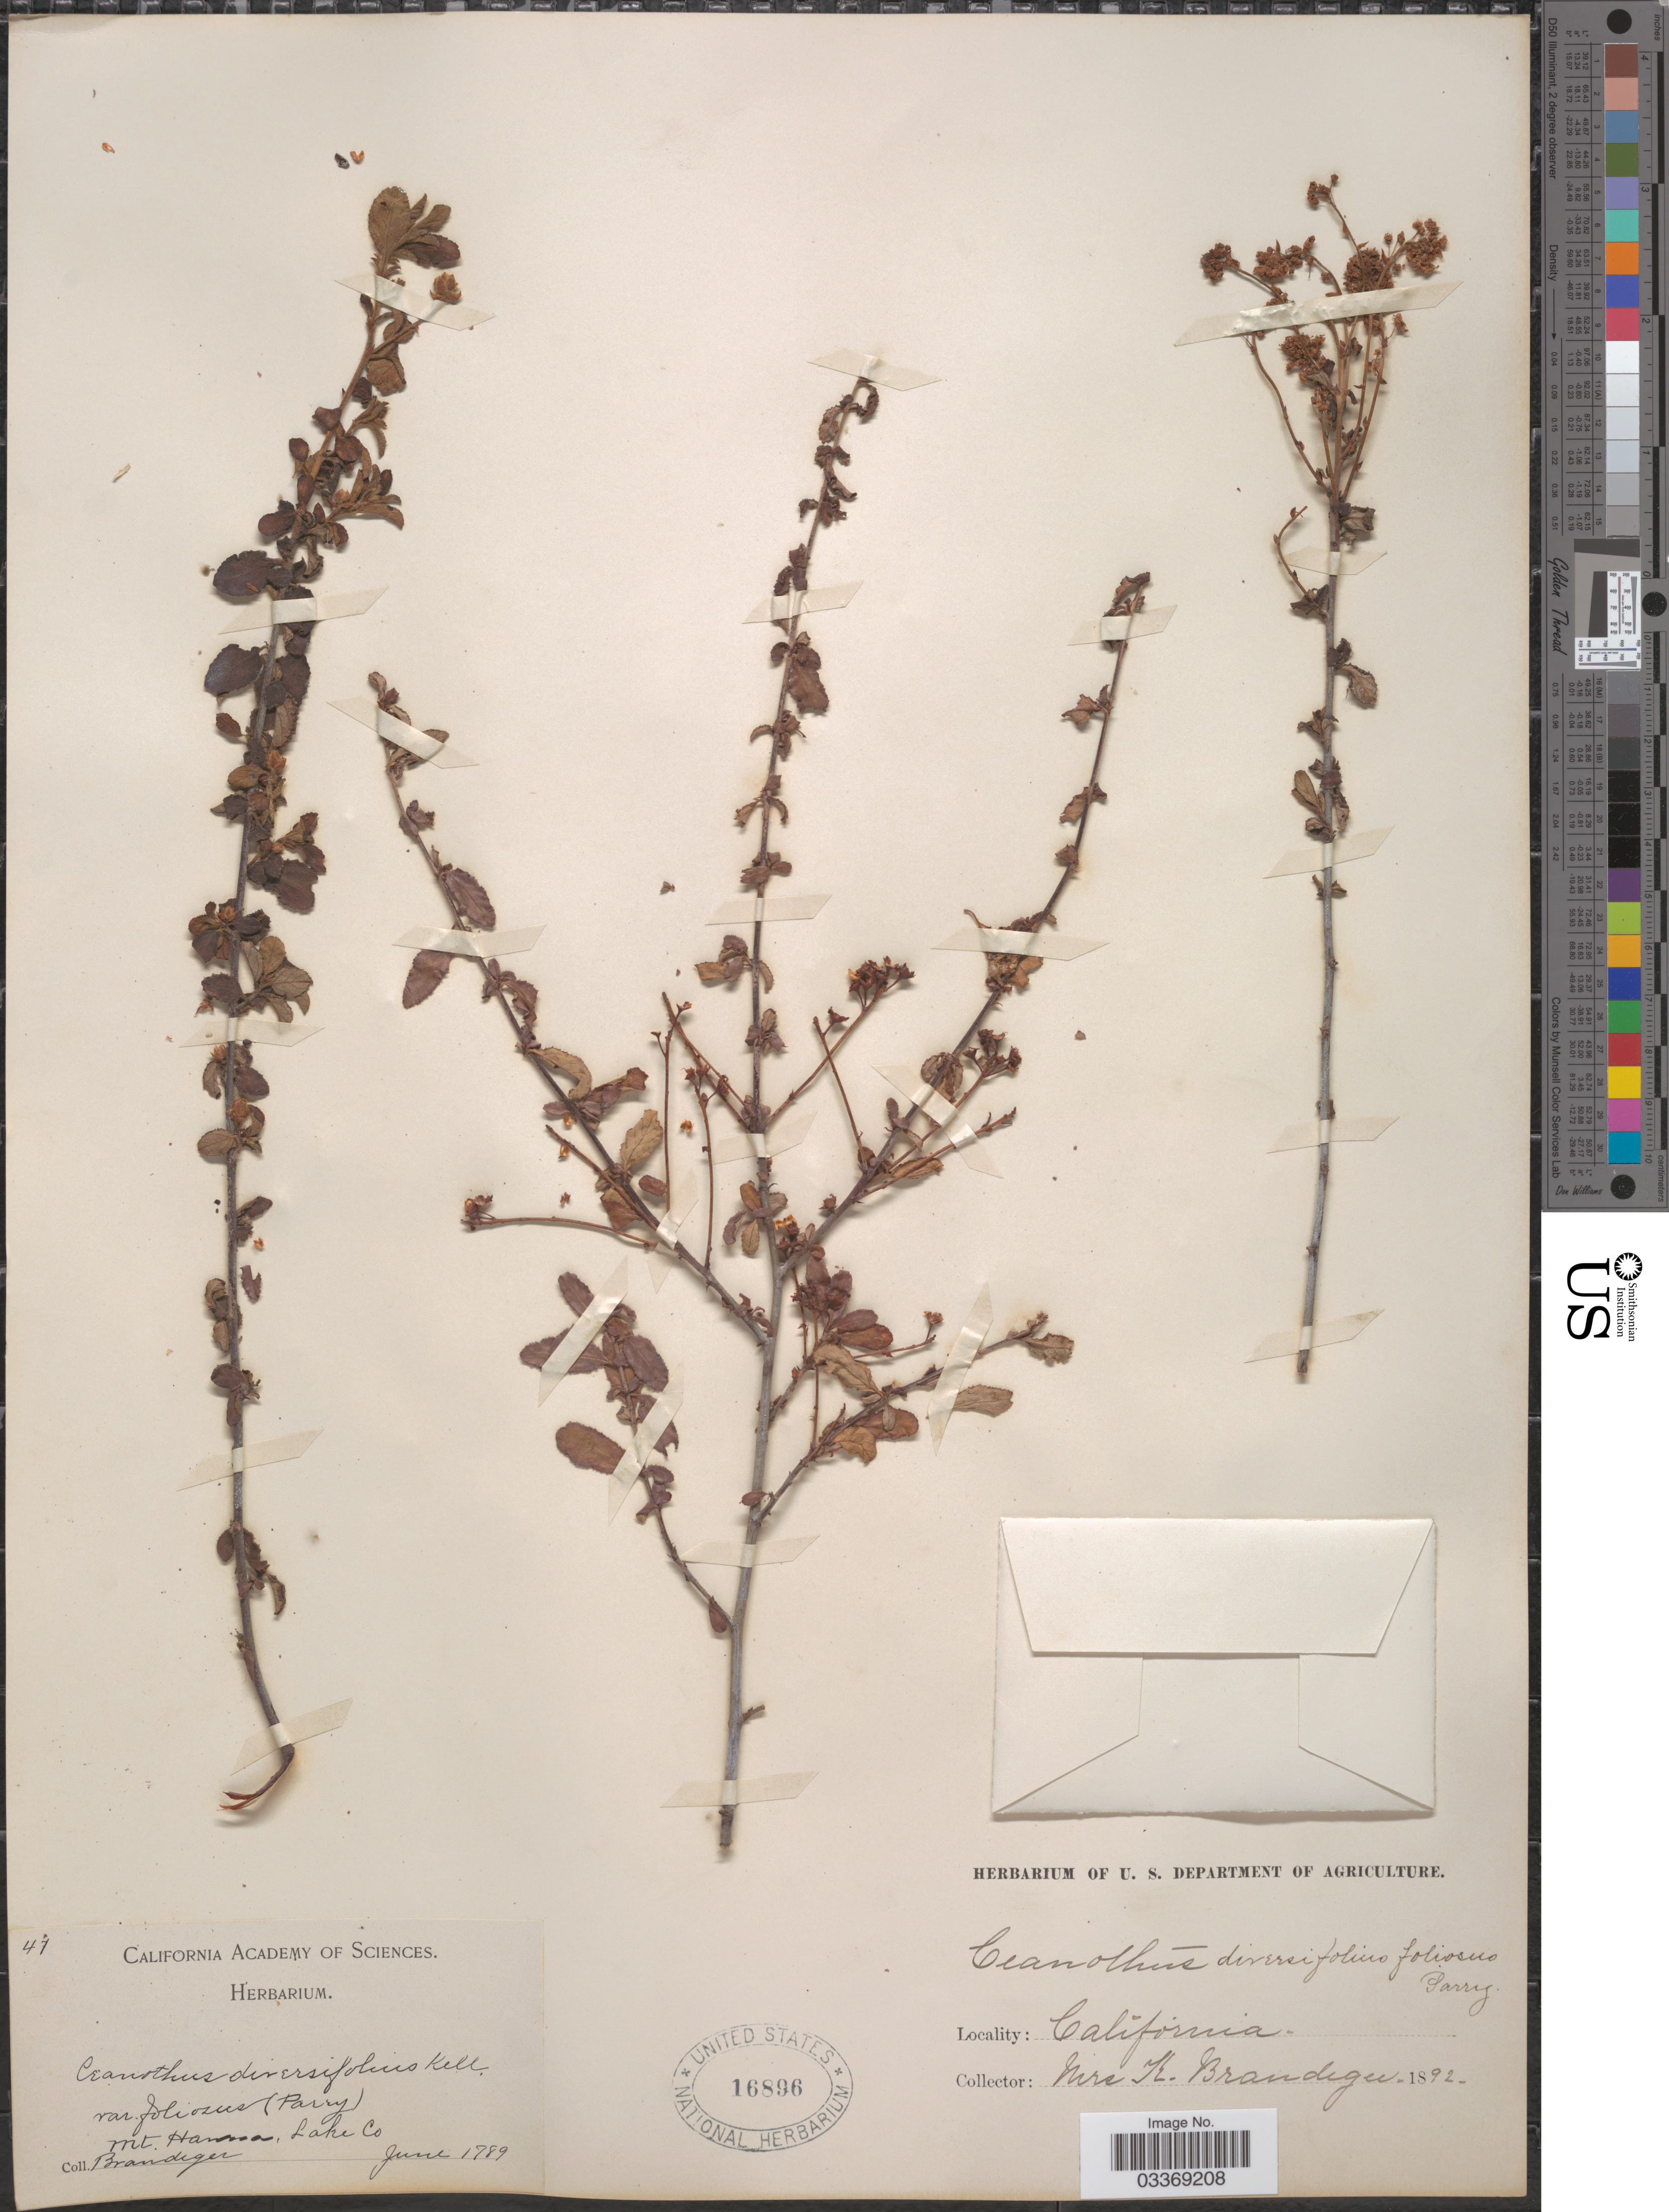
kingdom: Plantae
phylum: Tracheophyta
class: Magnoliopsida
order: Rosales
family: Rhamnaceae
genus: Ceanothus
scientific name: Ceanothus diversifolius var. foliosus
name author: (Parry) K. Brandegee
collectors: K. Brandegee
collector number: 47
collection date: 1892-06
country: United States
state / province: California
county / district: Lake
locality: Mt. Hanna, Lake Co.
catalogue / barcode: US 16896